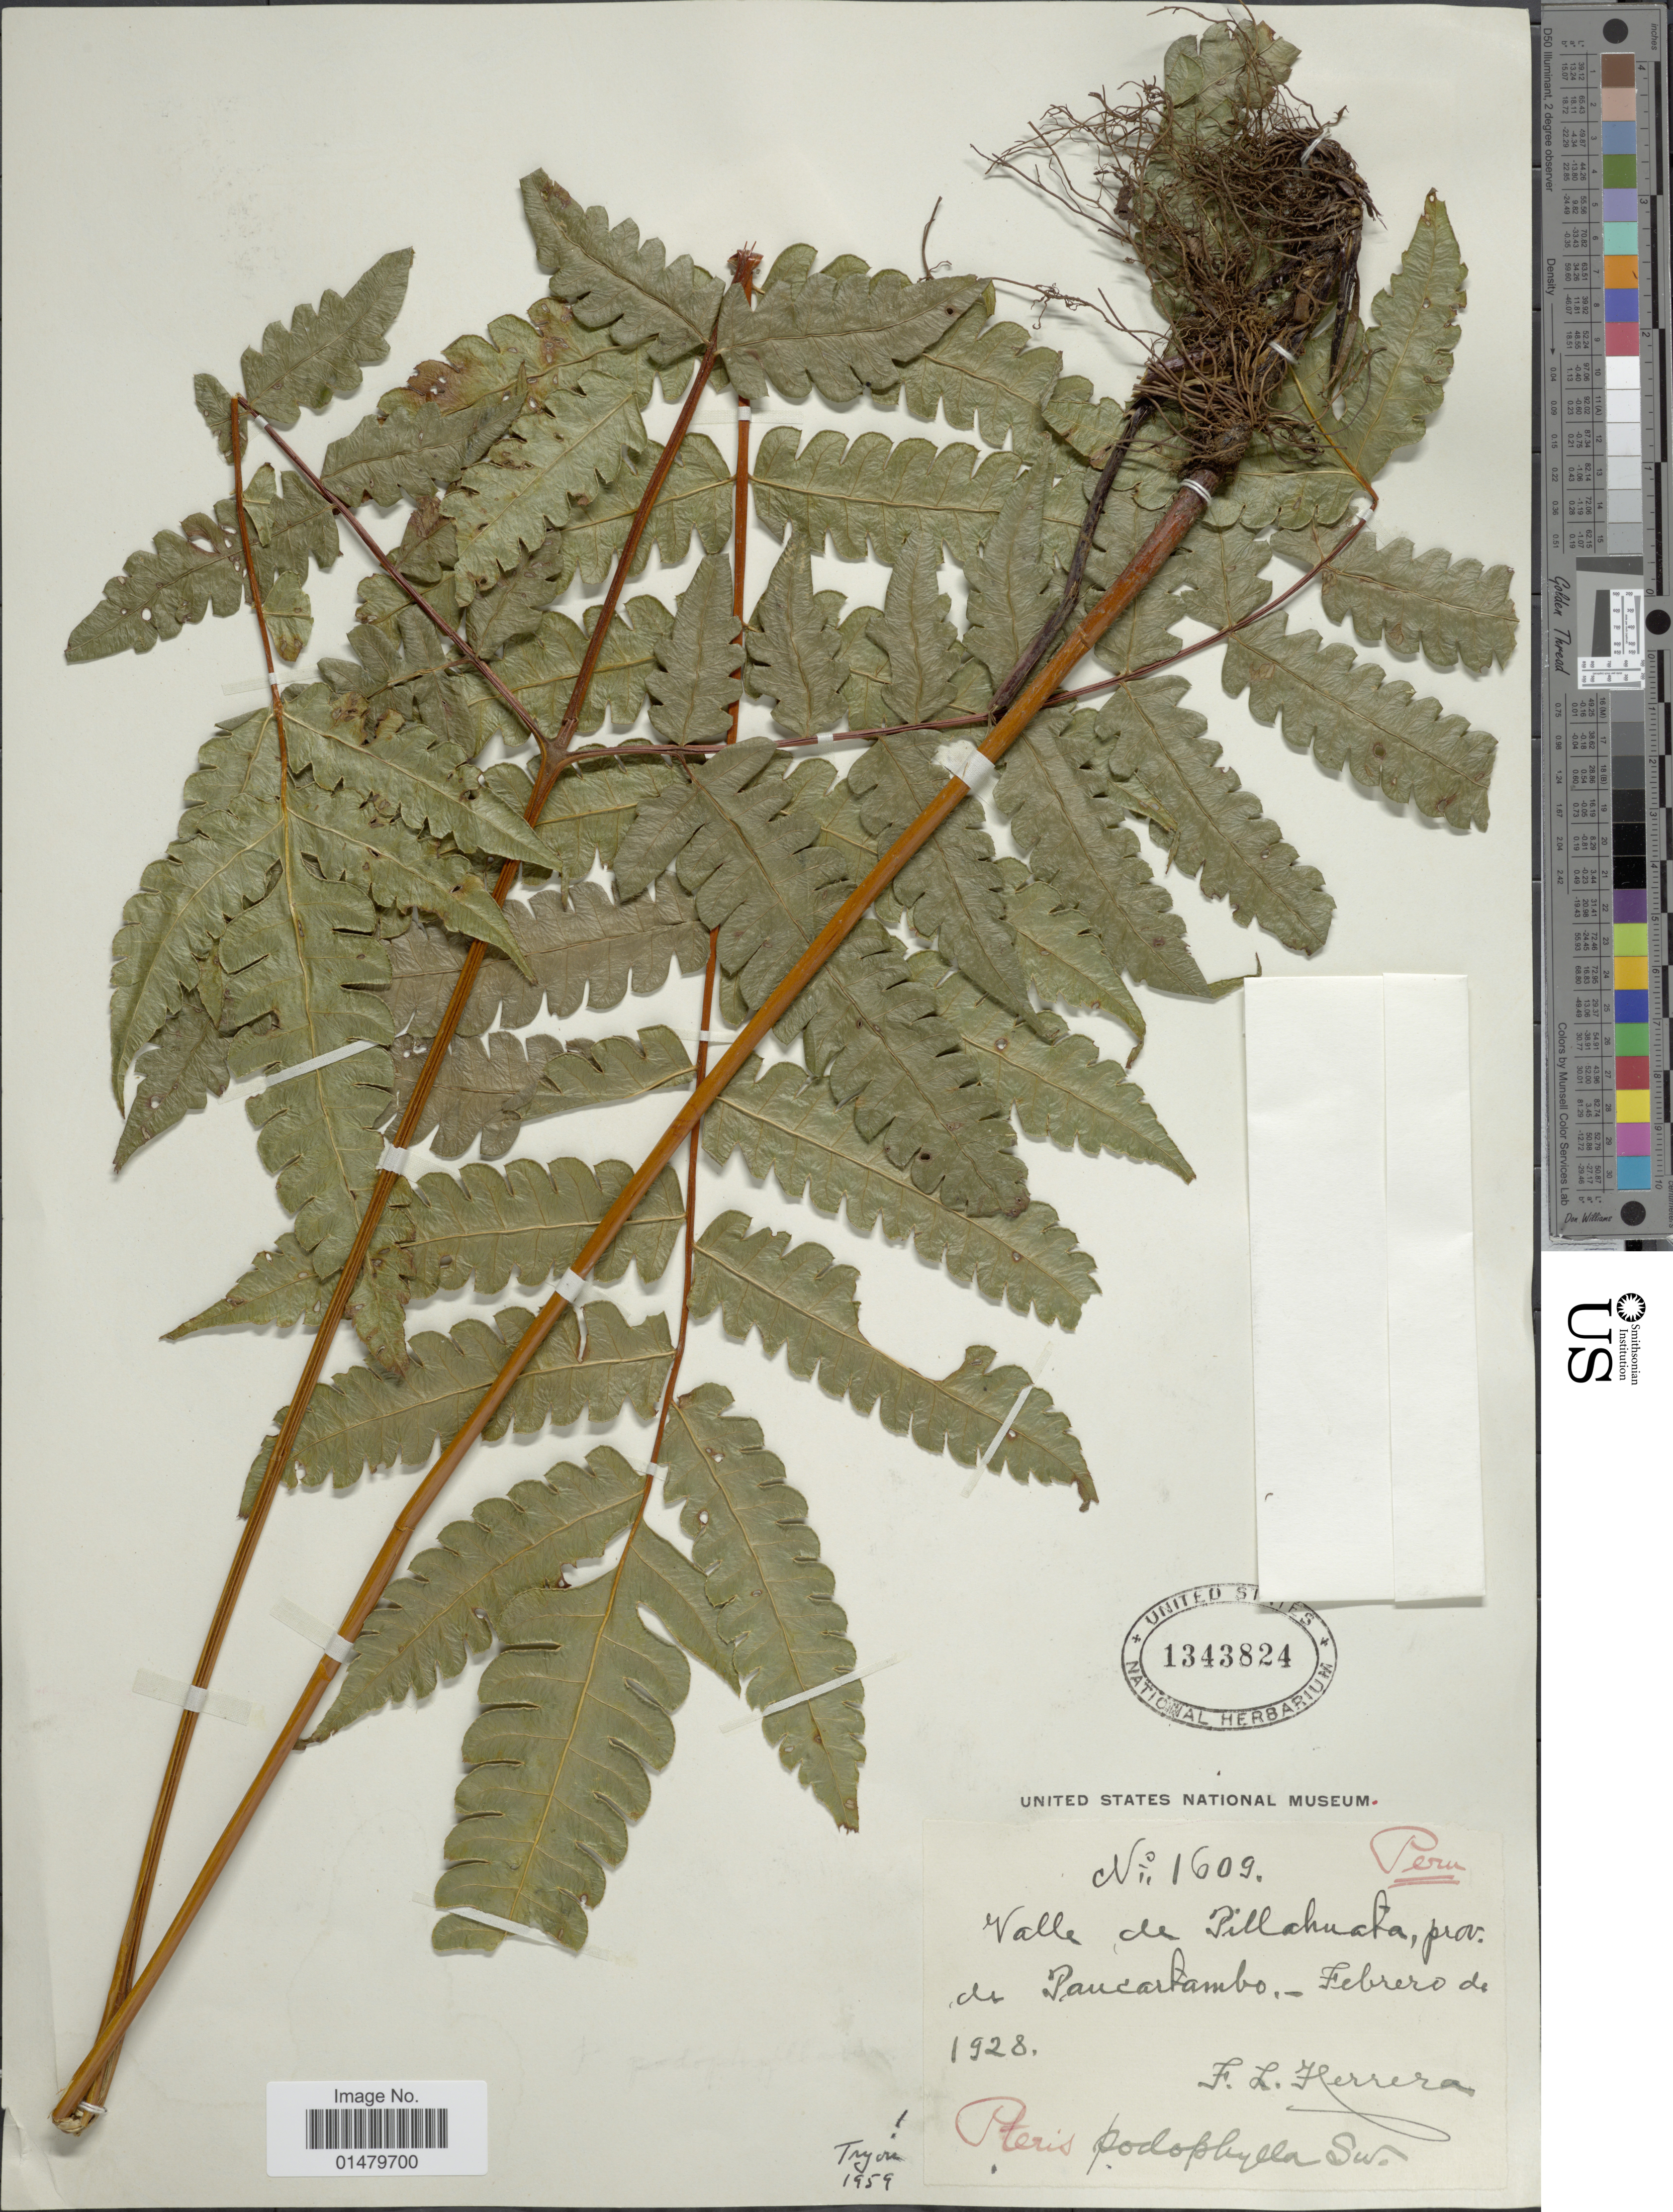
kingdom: Plantae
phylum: Tracheophyta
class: Polypodiopsida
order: Polypodiales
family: Pteridaceae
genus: Pteris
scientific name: Pteris podophylla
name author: Sw.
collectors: F. L. Herrera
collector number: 1609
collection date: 1928-02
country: Peru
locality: Valle de Pillahuata, prov. de Paucartambo.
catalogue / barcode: US 1343824